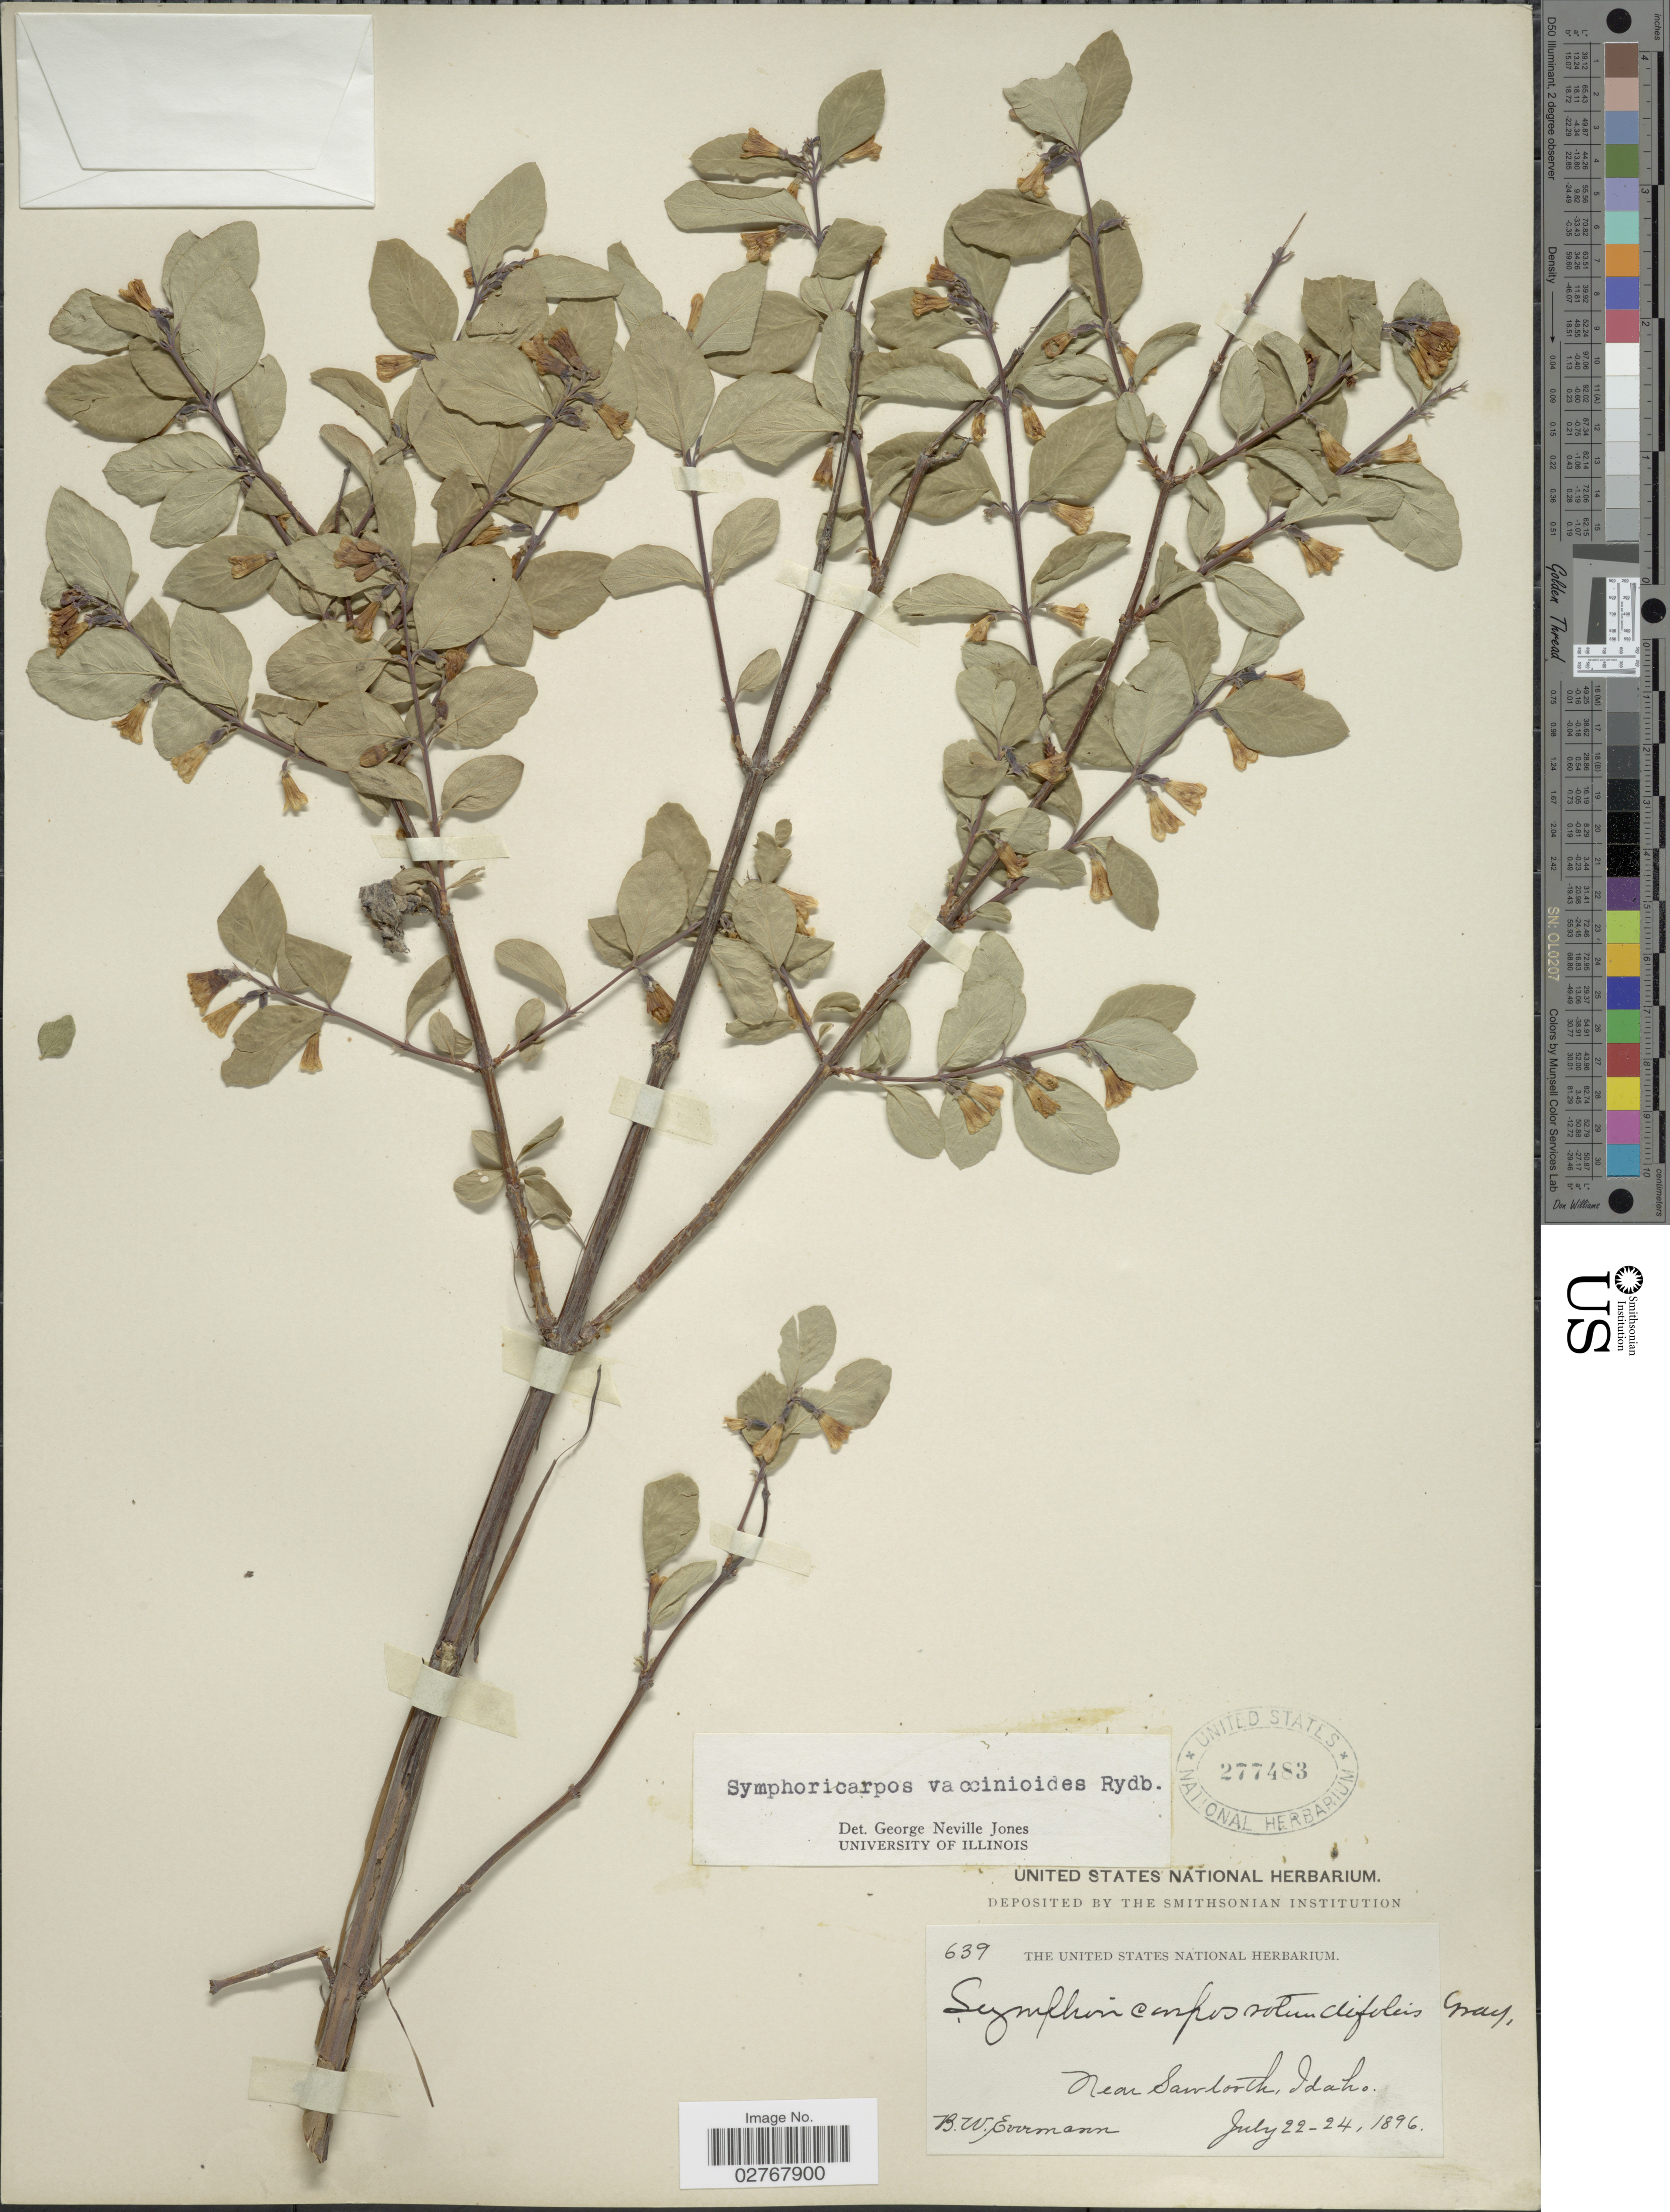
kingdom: Plantae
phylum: Tracheophyta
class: Magnoliopsida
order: Dipsacales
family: Caprifoliaceae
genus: Symphoricarpos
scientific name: Symphoricarpos vaccinioides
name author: Rydb.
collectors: B. W. Evermann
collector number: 639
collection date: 1896-07-22/1896-07-24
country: United States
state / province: Idaho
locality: Near Sawtooth.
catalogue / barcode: US 277483